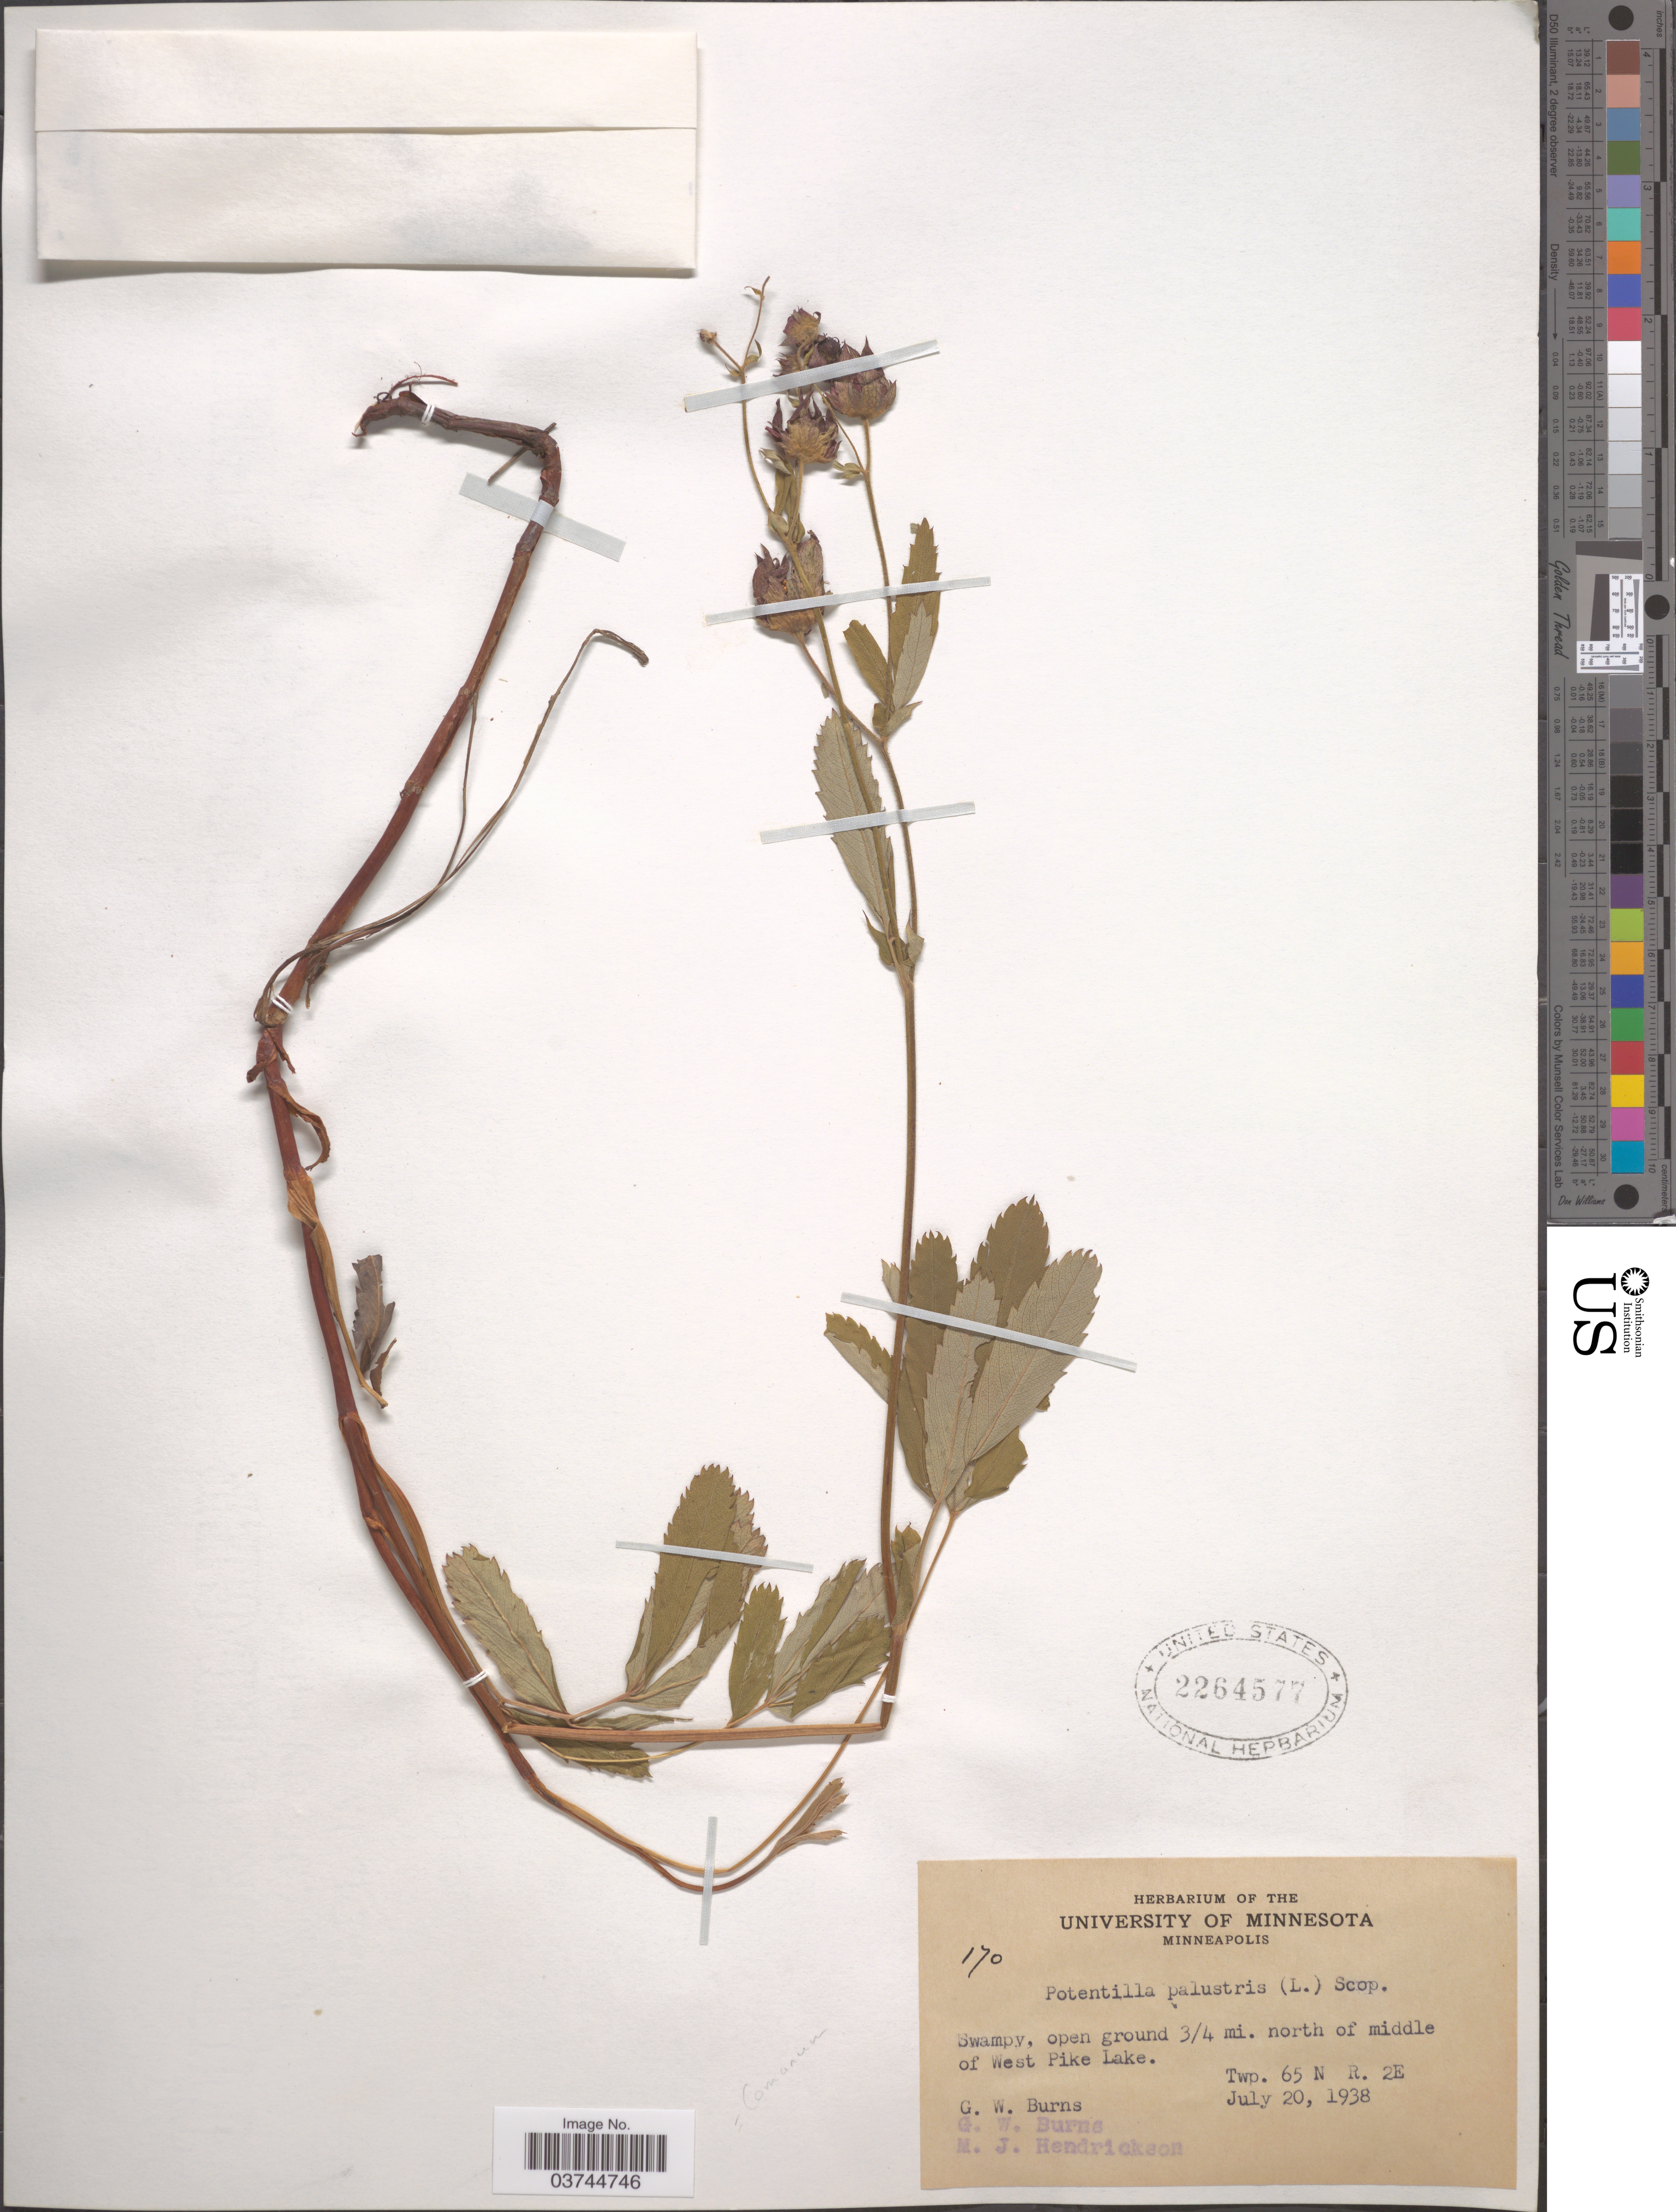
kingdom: Plantae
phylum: Tracheophyta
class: Magnoliopsida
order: Rosales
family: Rosaceae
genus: Comarum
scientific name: Comarum palustre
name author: L.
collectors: G. Burns & M. Hendrickson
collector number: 170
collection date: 1938-07-20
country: United States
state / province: Minnesota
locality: Swampy, open ground ¾ mi. north of middle of West Pike Lake. Twp. 65 N R. 2E.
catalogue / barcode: US 2264577